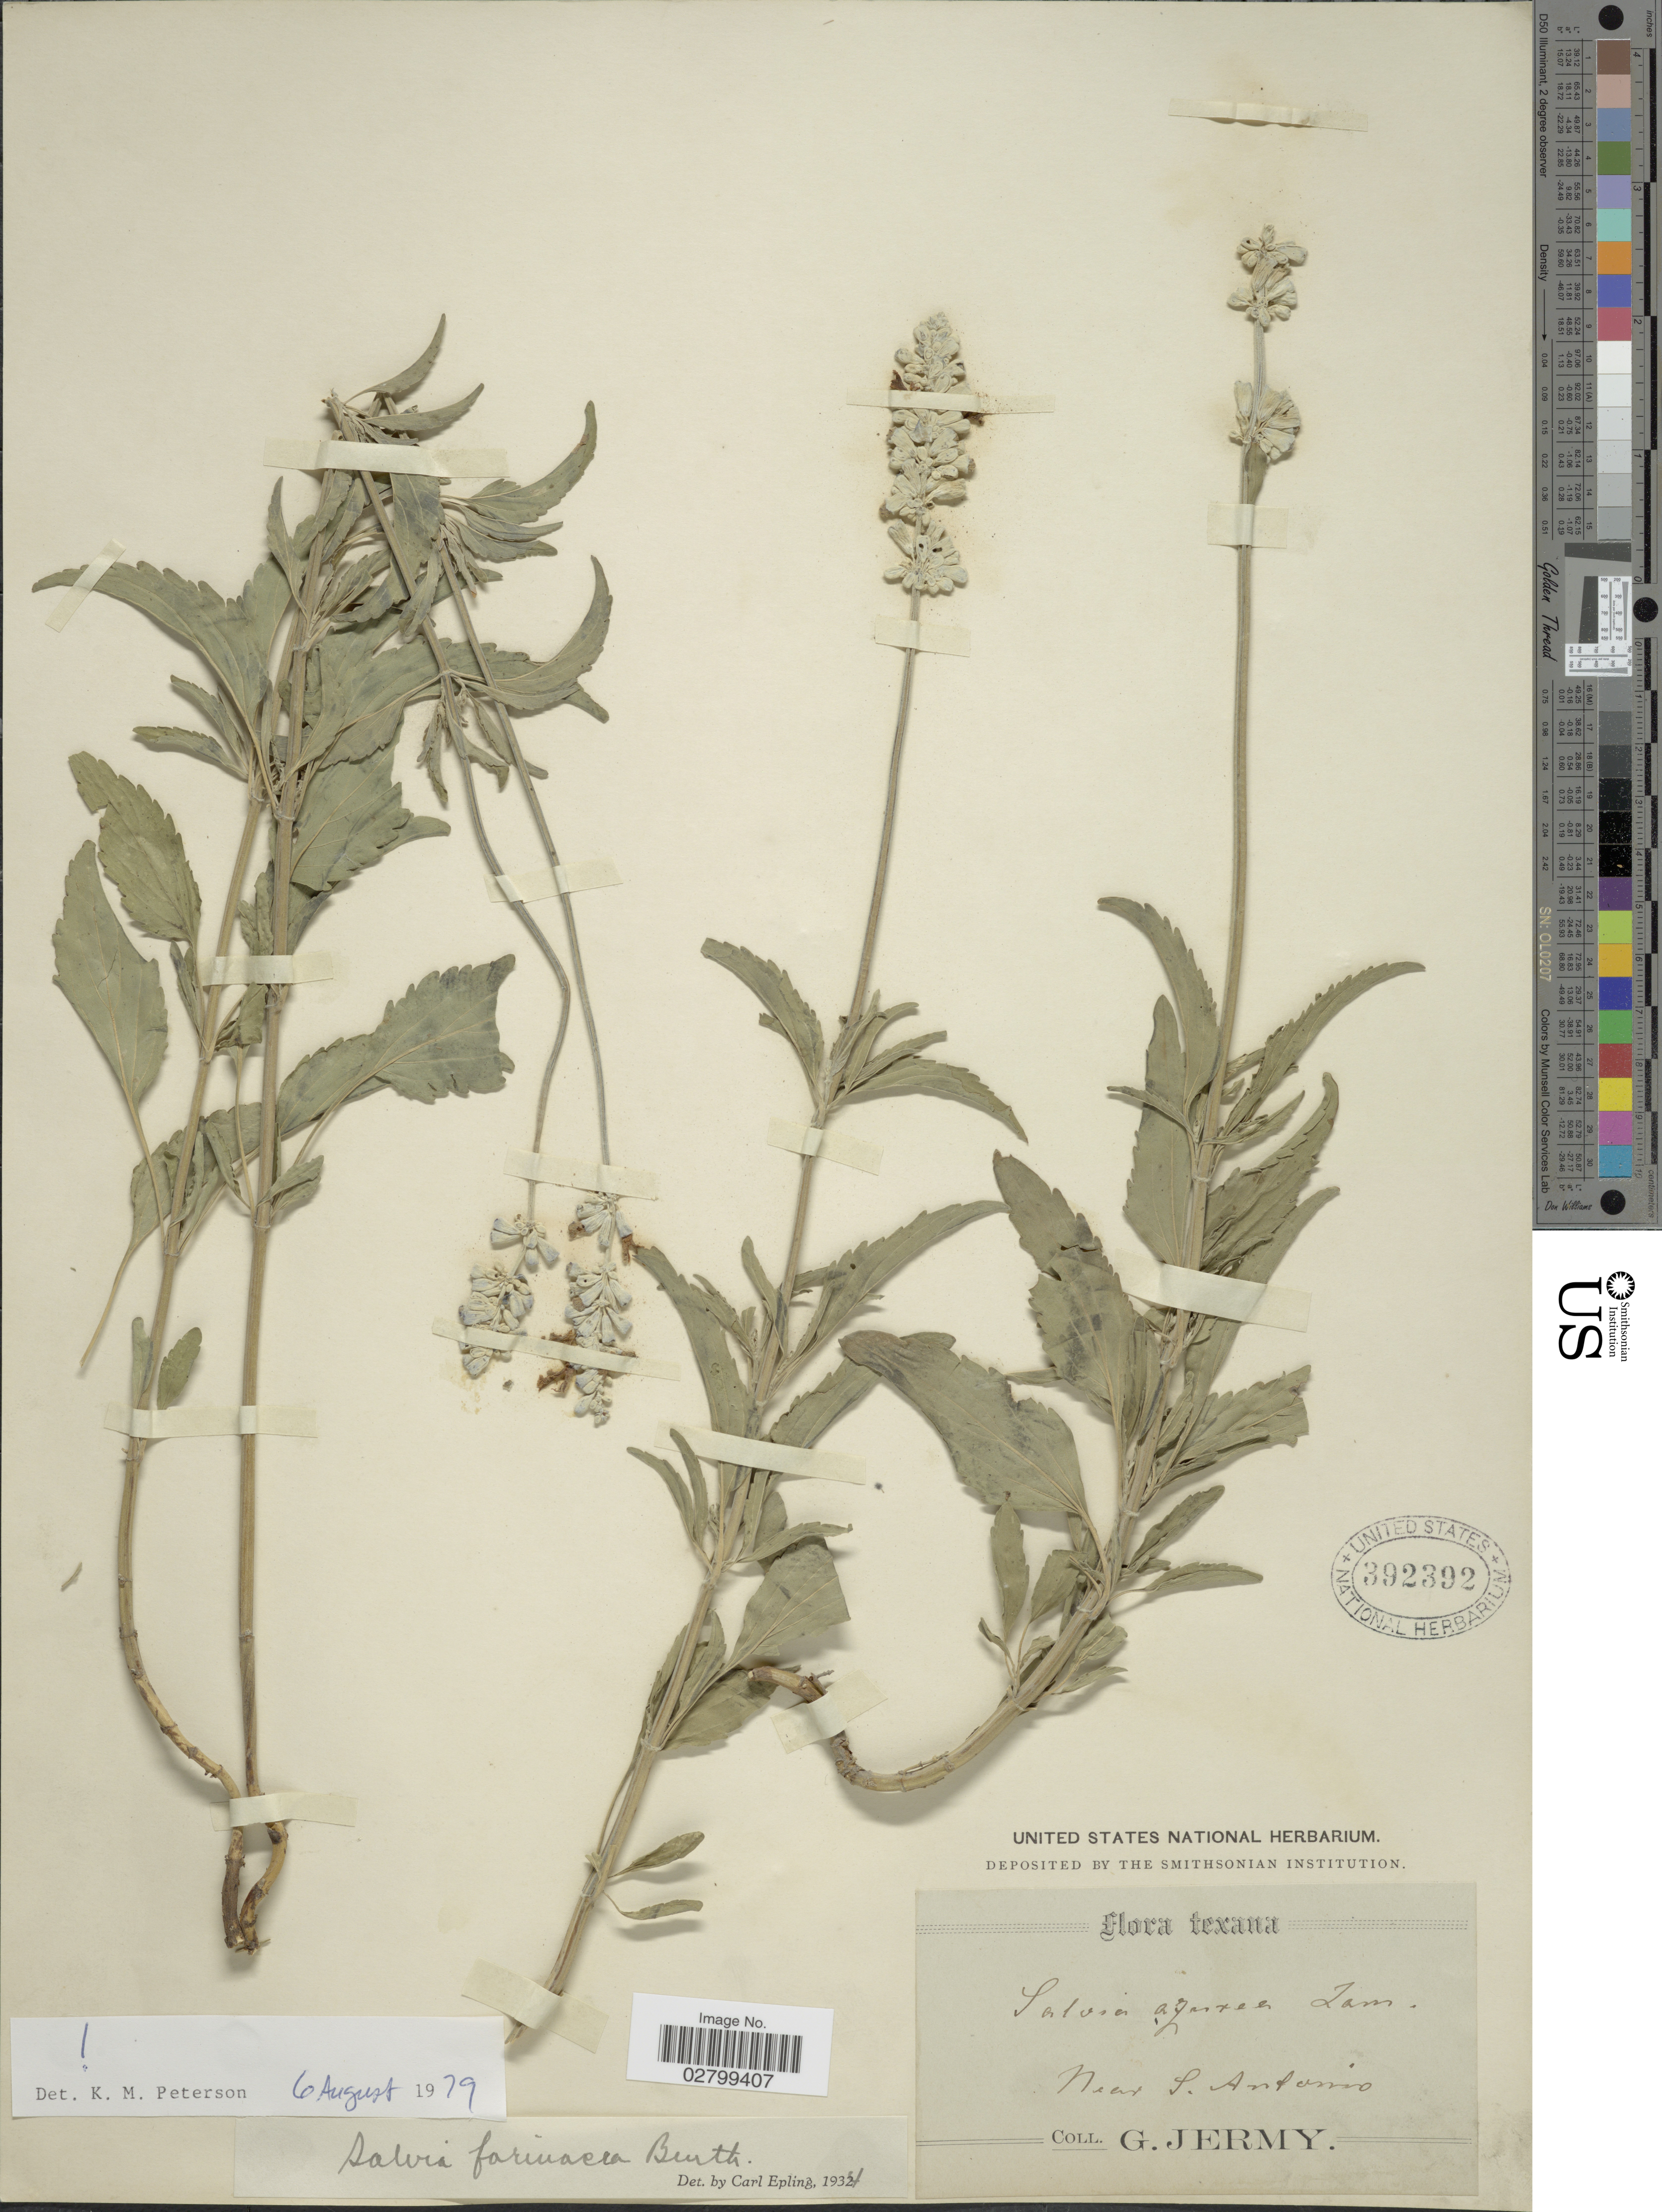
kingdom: Plantae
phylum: Tracheophyta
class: Magnoliopsida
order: Lamiales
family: Lamiaceae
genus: Salvia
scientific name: Salvia farinacea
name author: Benth.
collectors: G. Jermy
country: United States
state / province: Texas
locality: Near S. Antonio.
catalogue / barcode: US 392392